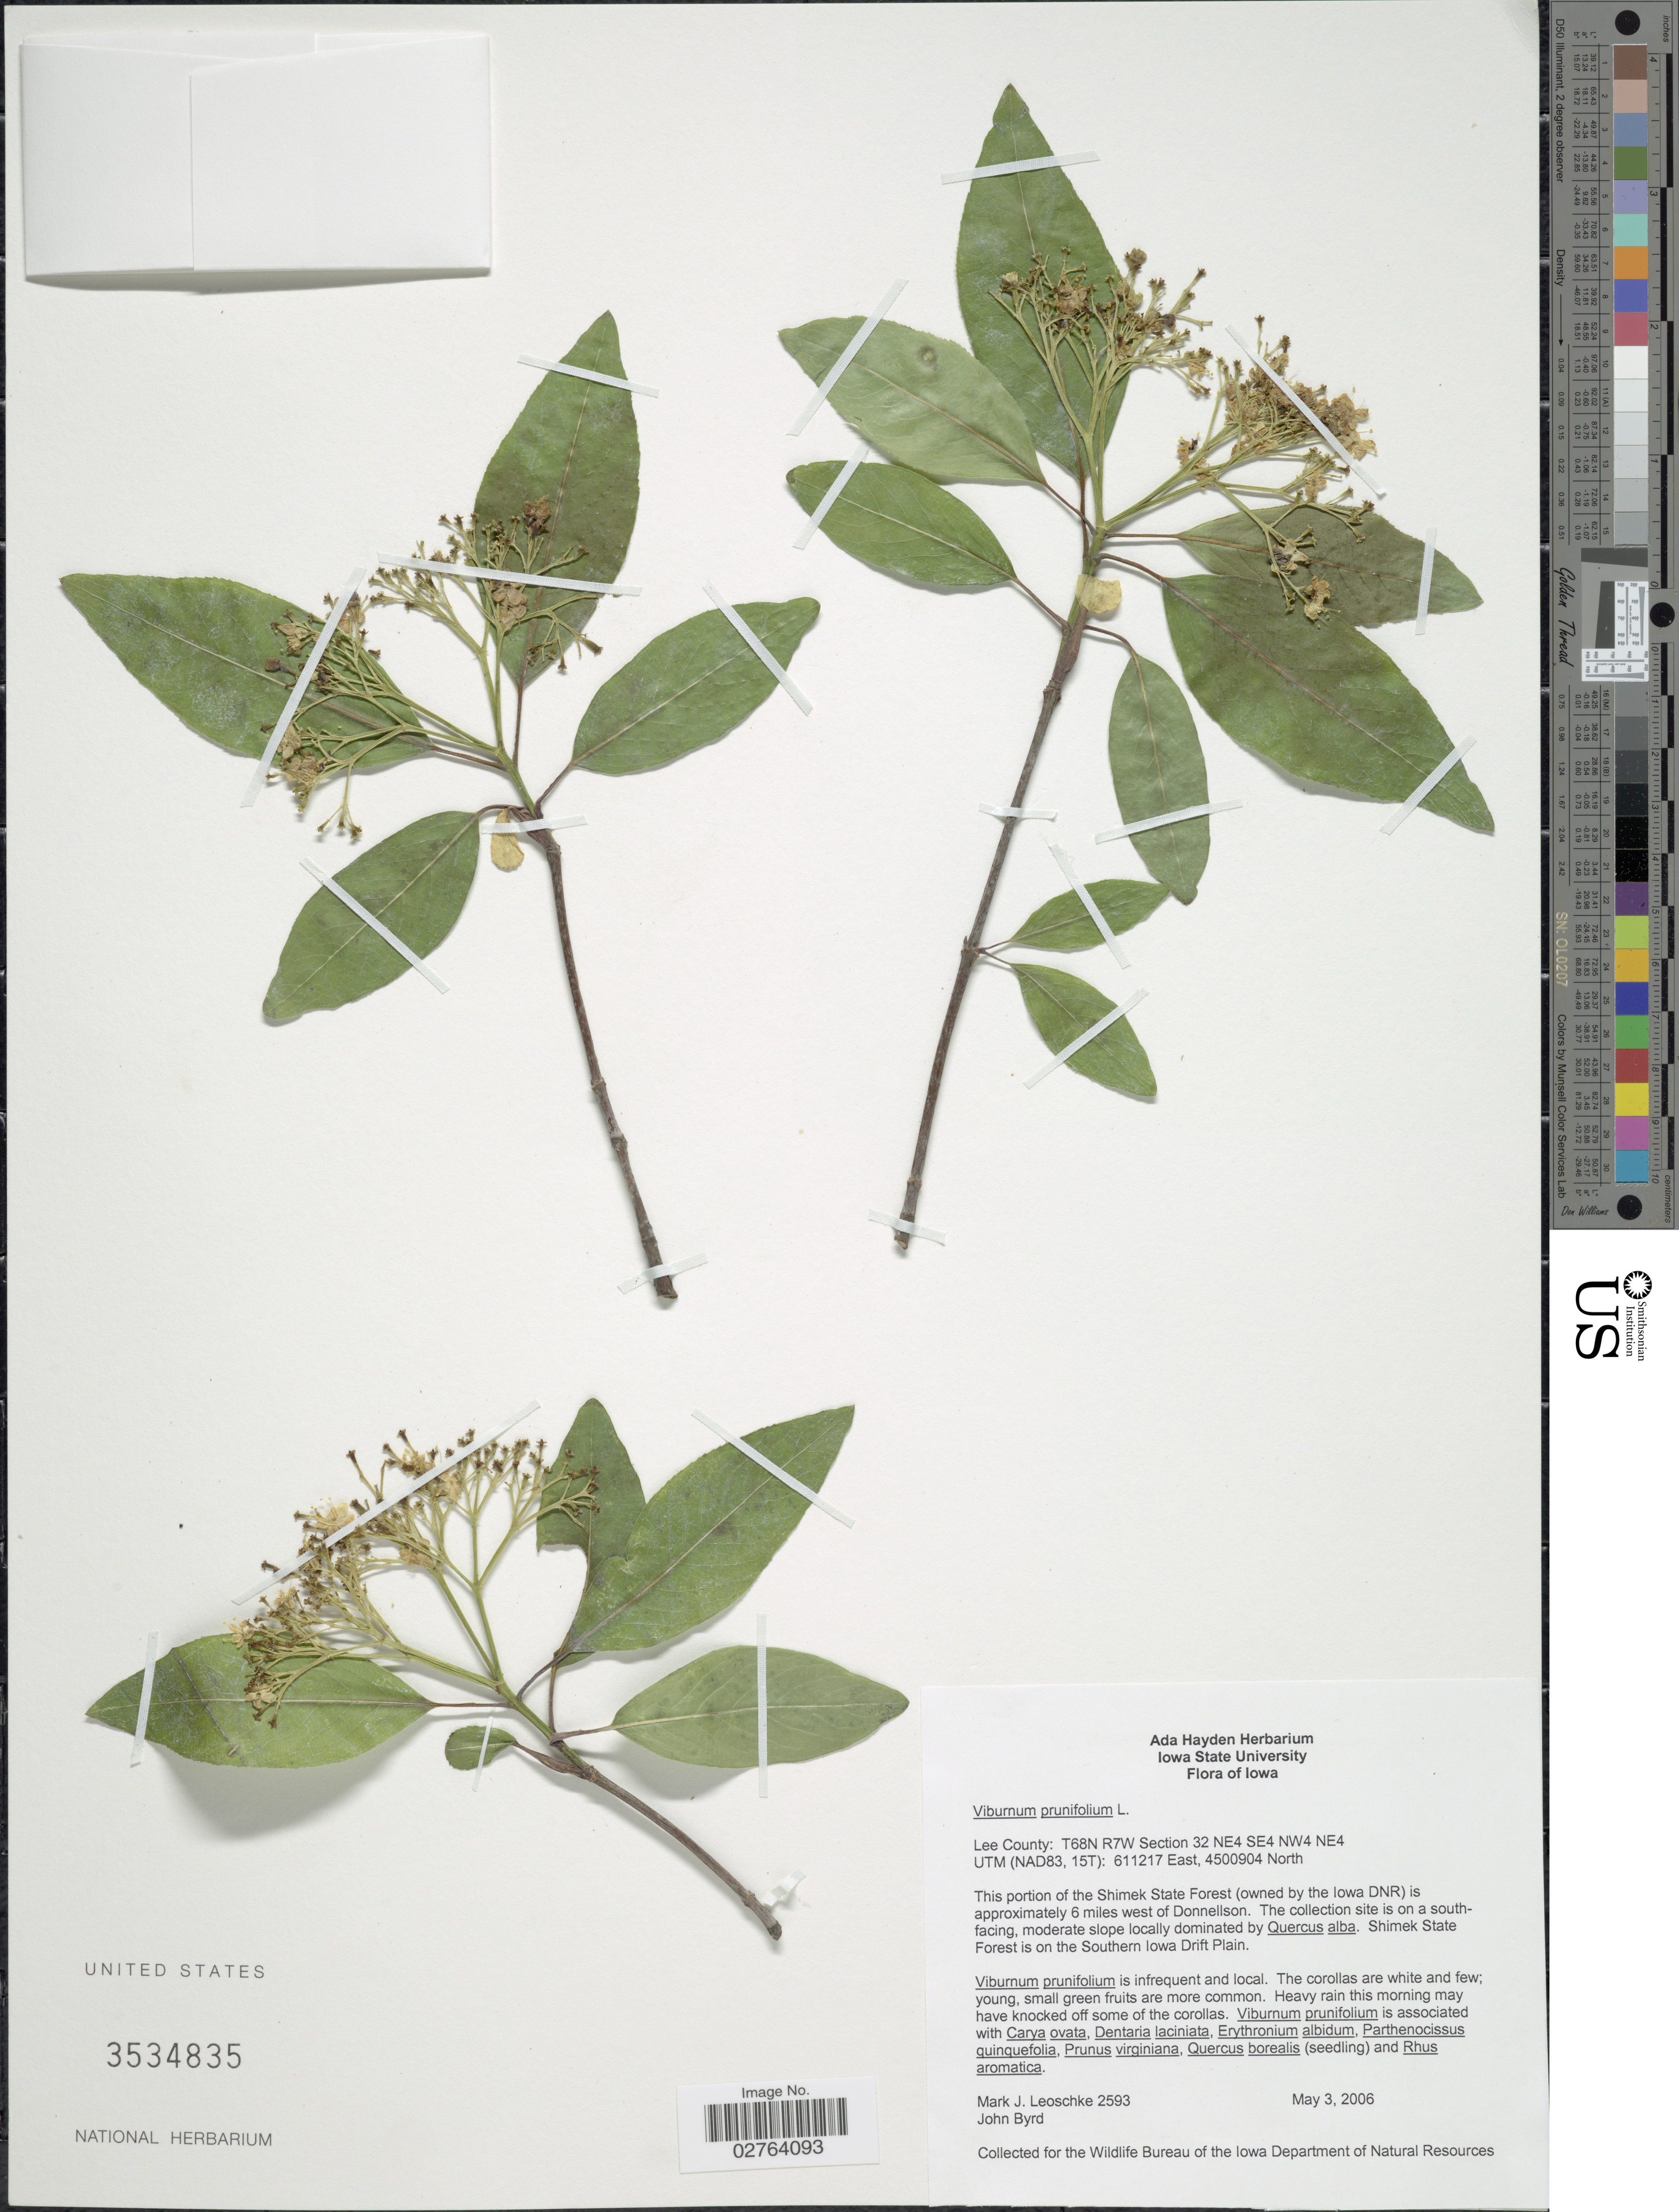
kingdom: Plantae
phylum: Tracheophyta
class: Magnoliopsida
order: Dipsacales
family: Viburnaceae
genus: Viburnum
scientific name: Viburnum prunifolium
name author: L.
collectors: M. J. Leoschke & J. Byrd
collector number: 2593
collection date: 2006-05-03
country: United States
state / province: Iowa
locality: Lee County: T68N R7W Section 32 NE4 SE4 NW4 NE4. This portion of the Shimek State Forest (owned by the Iowa DNR) is approximately 6 miles west of Donnellson. Shimek State Forest is on the Southern Iowa Drift Plain.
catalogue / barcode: US 3534835